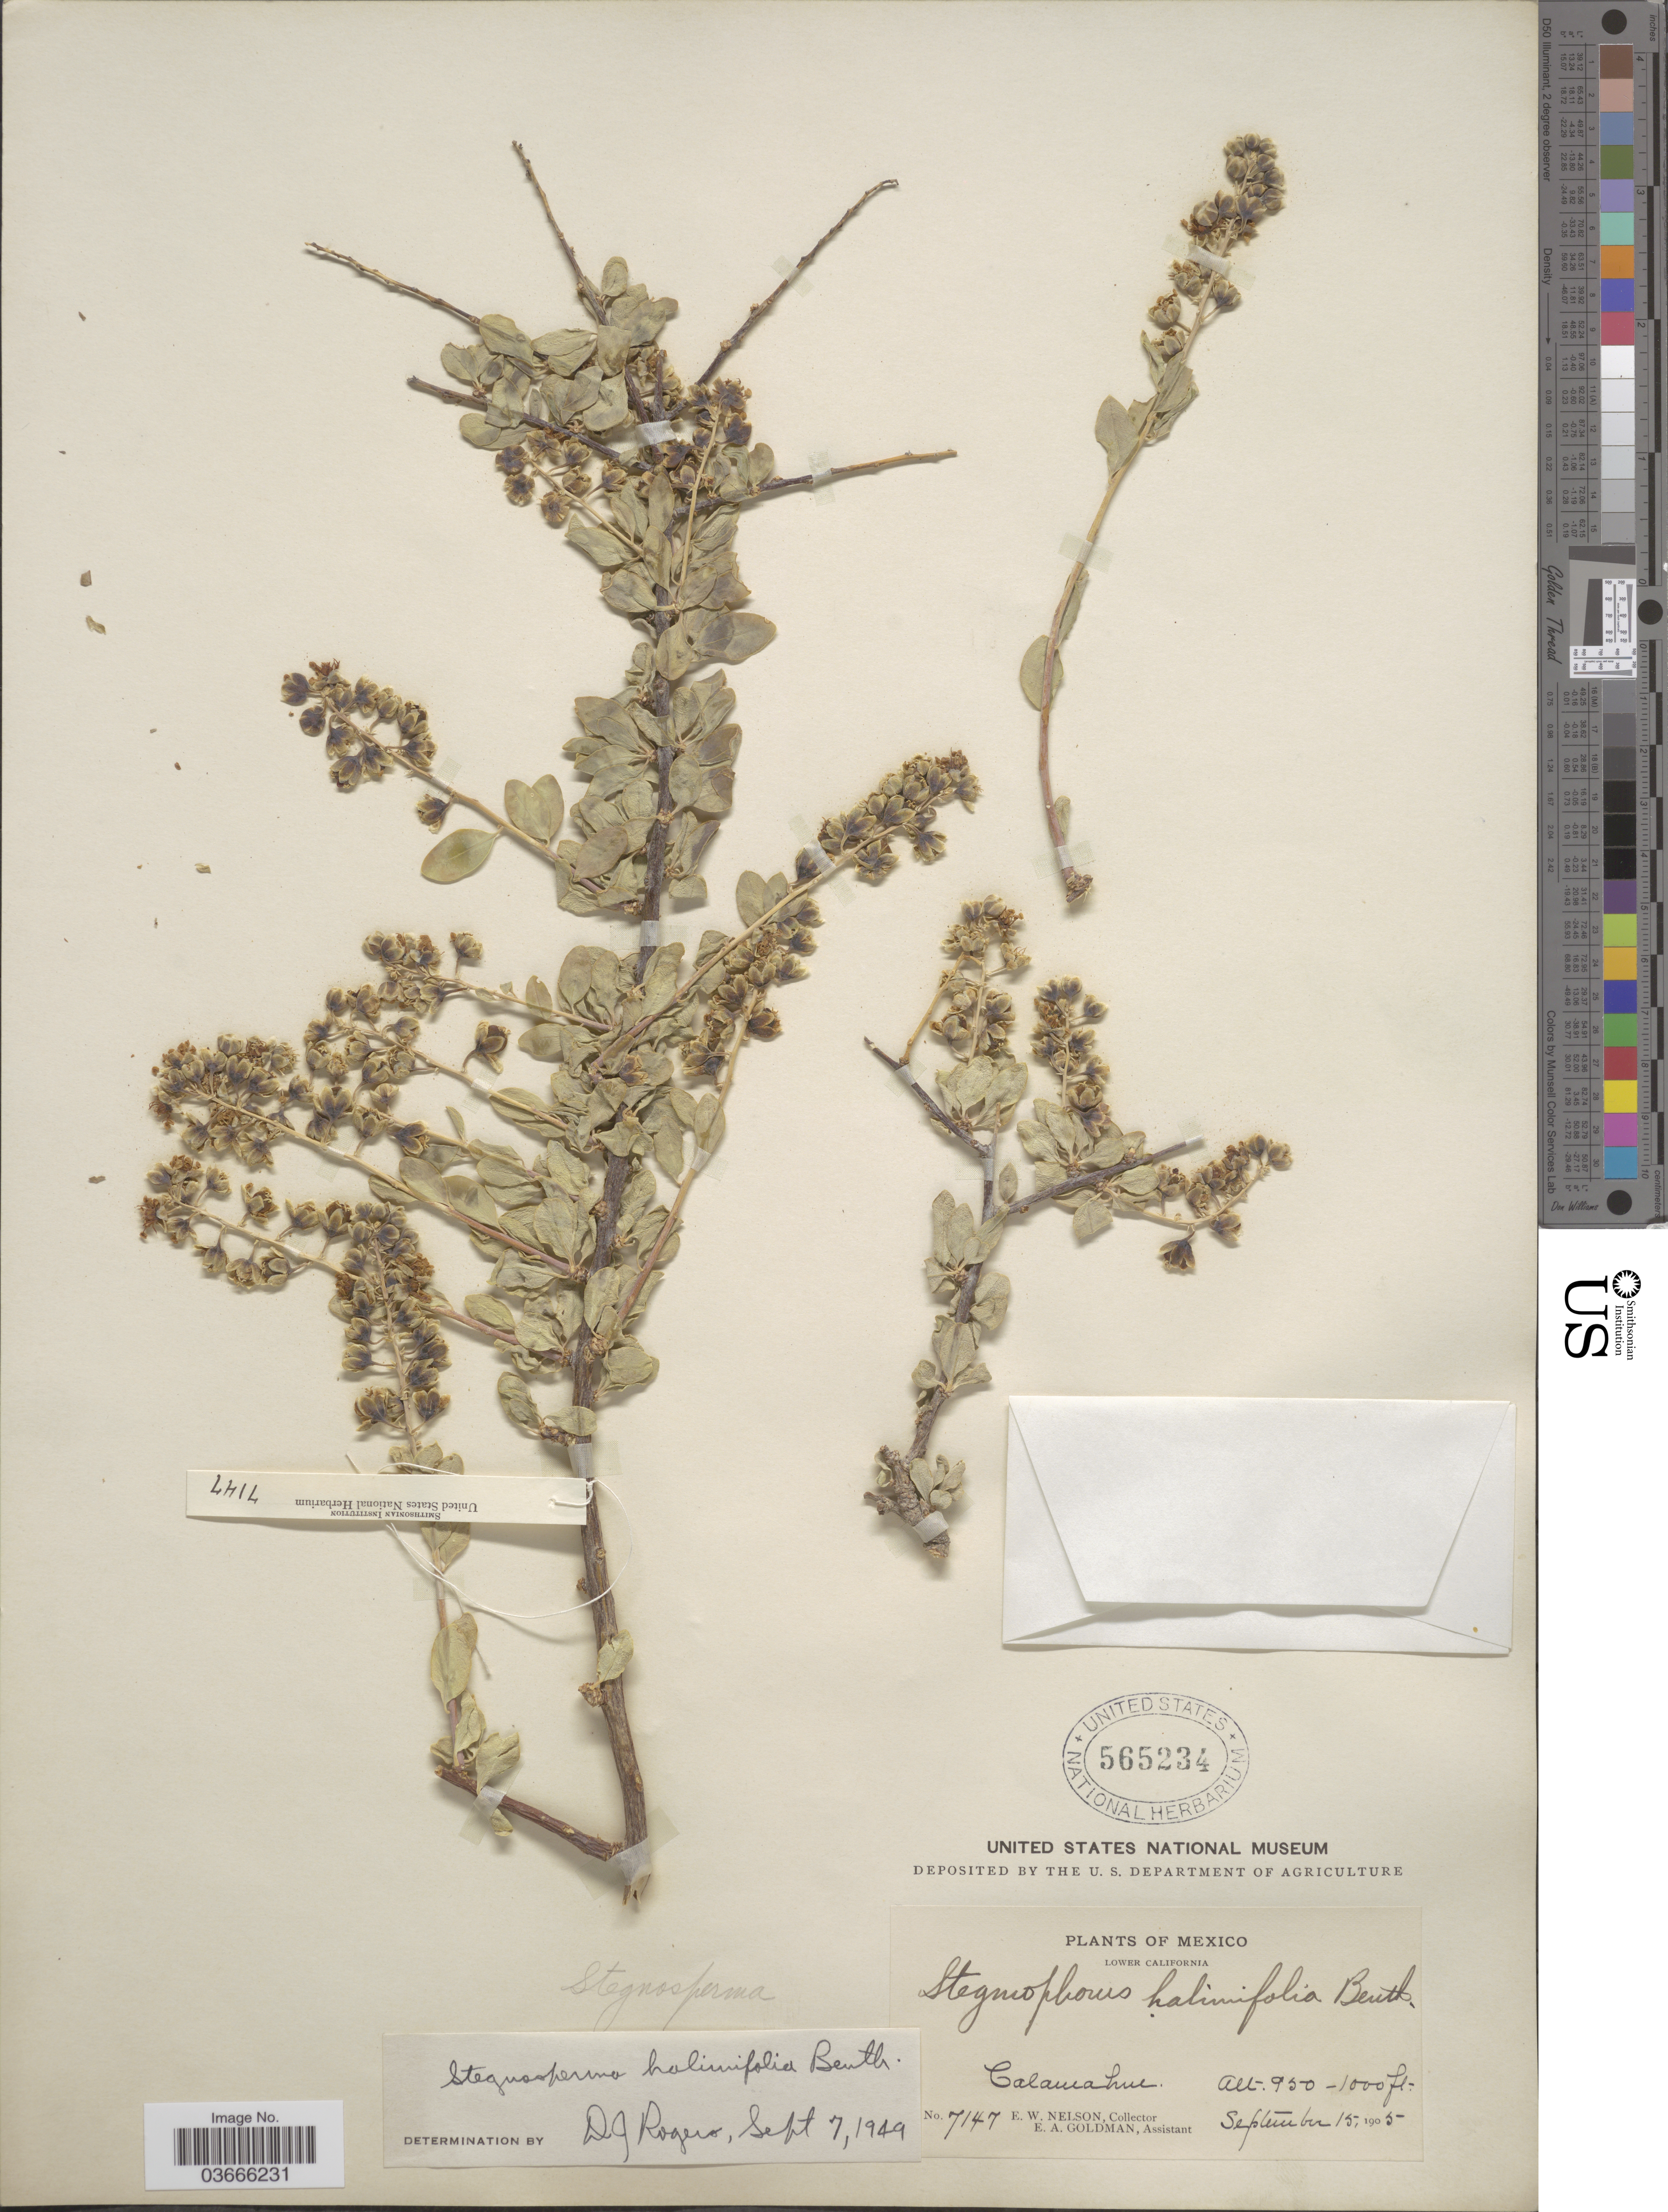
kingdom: Plantae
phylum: Tracheophyta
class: Magnoliopsida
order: Caryophyllales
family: Stegnospermataceae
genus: Stegnosperma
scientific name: Stegnosperma halimifolium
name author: Benth.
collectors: E. W. Nelson & E. A. Goldman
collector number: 7147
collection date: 1905-09-15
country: Mexico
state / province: Baja California Sur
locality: Lower California. Calamahue.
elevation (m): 290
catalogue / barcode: US 565234